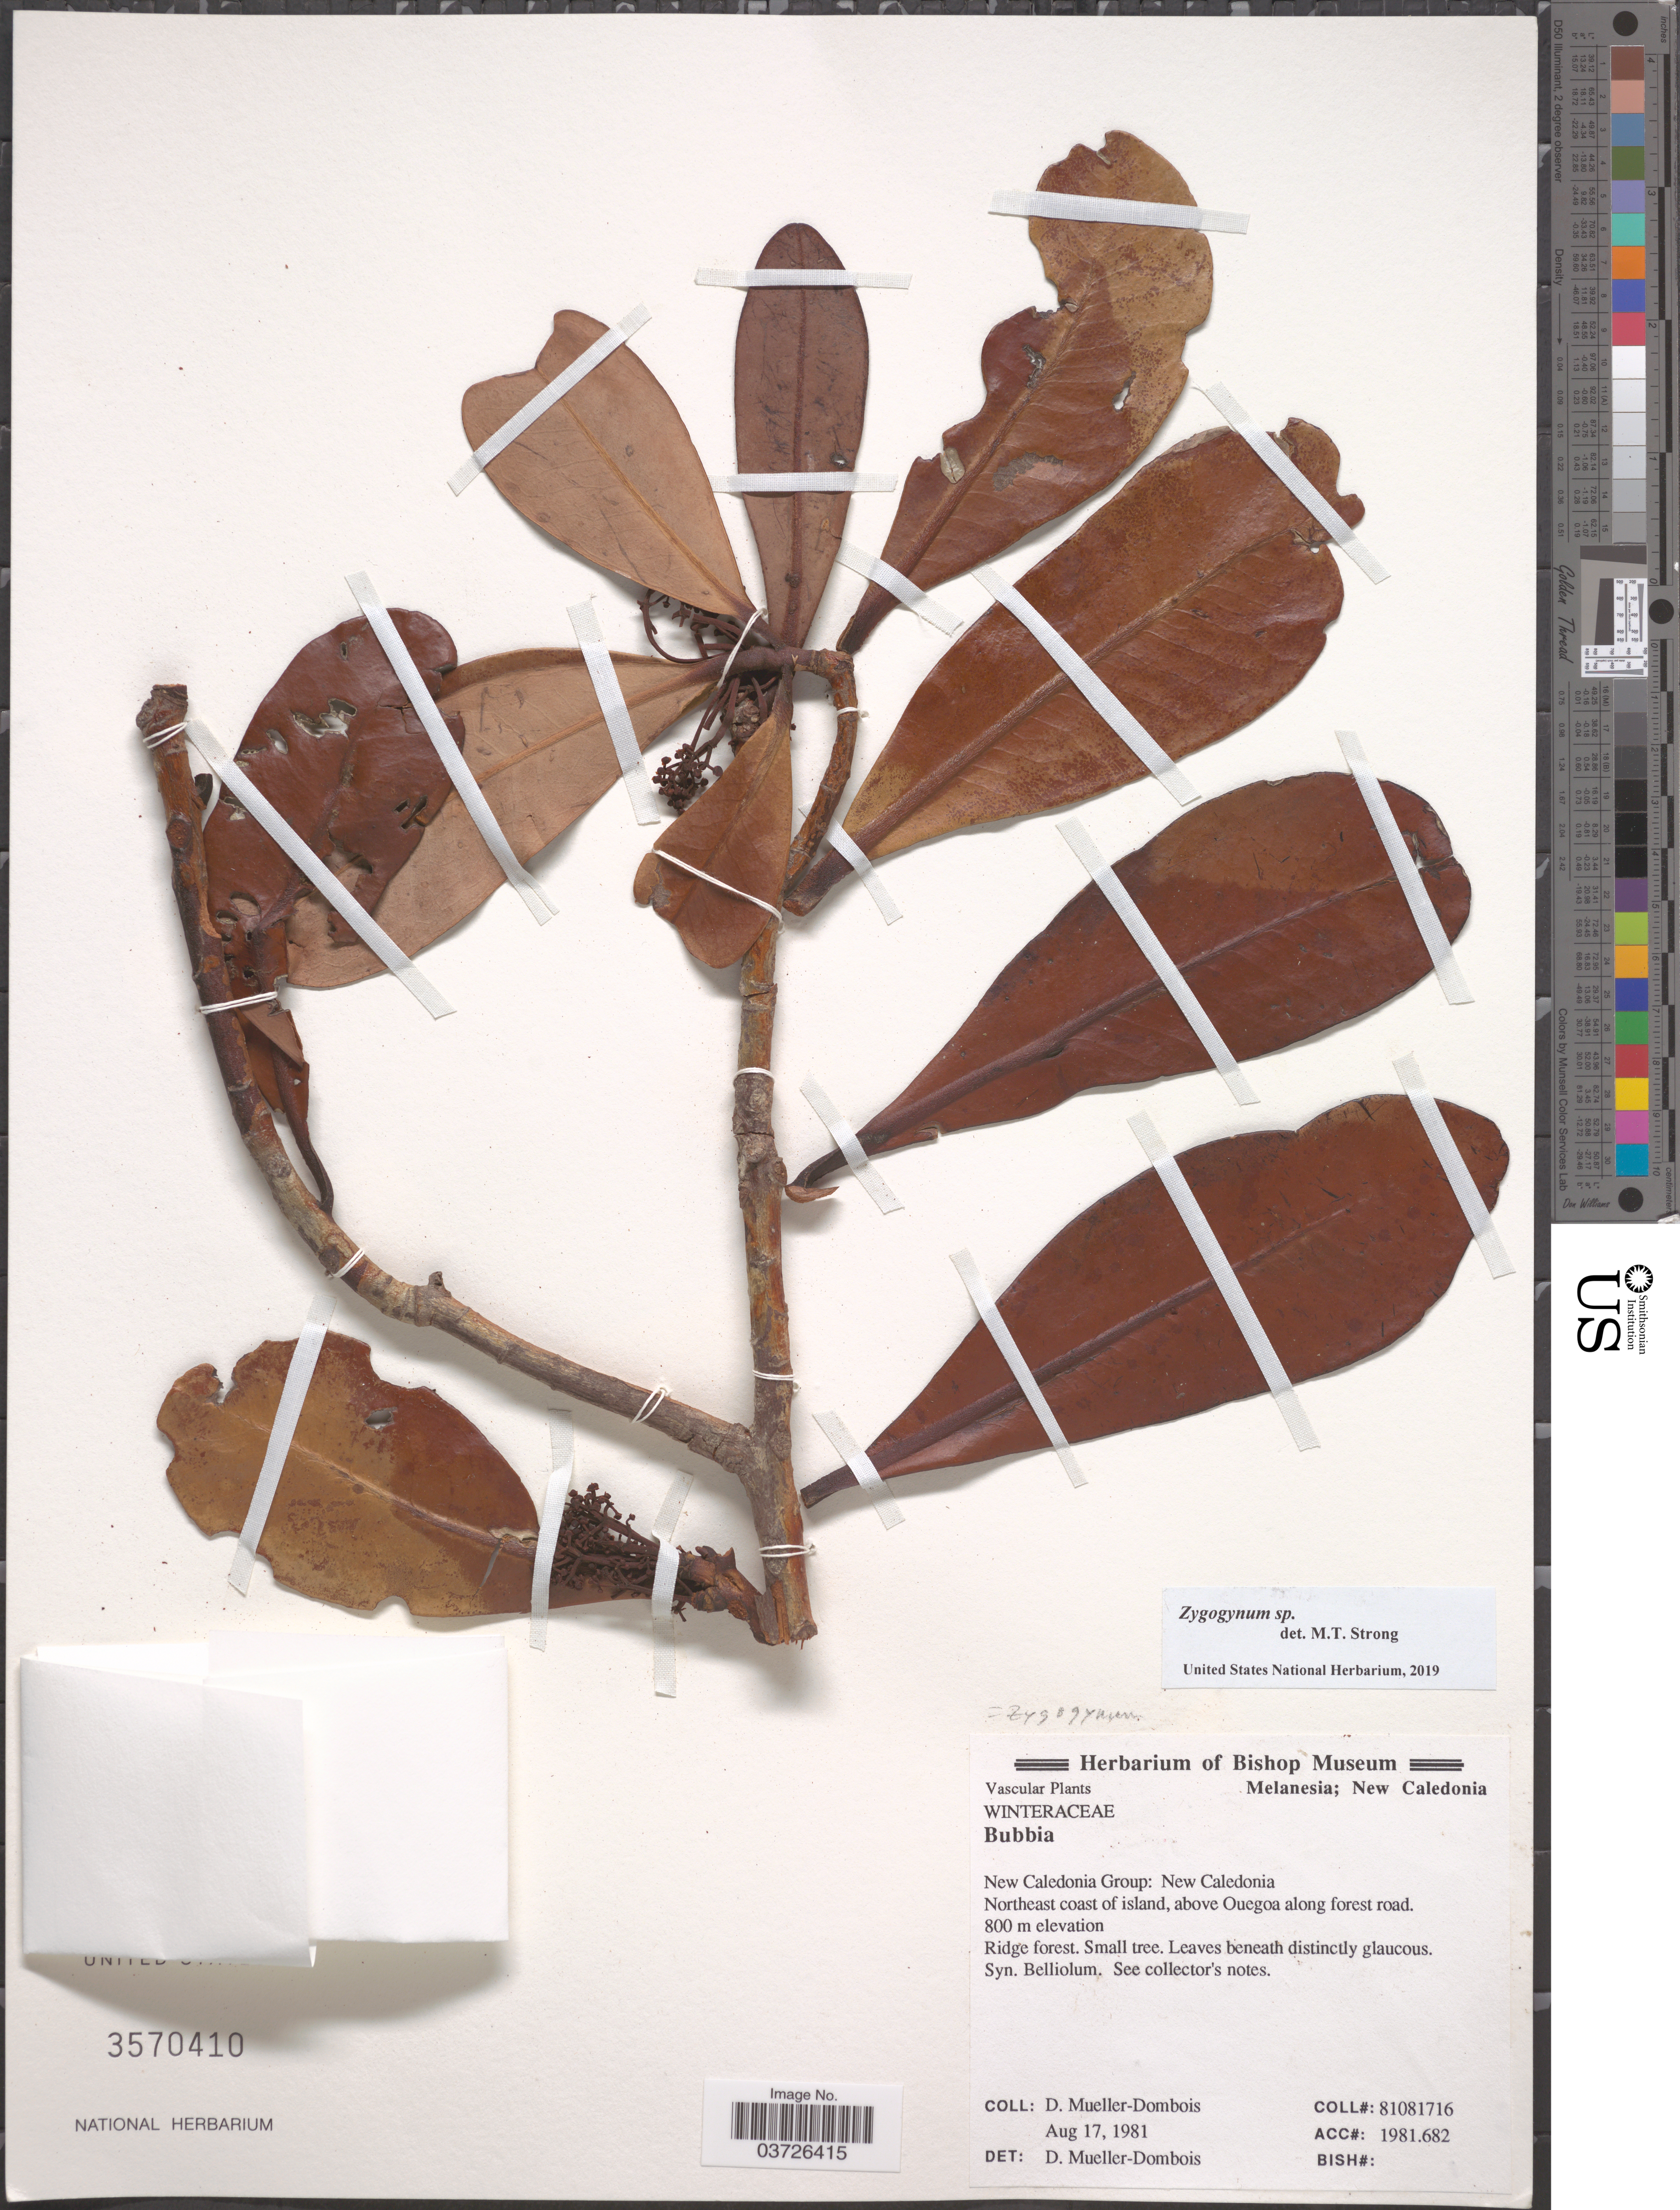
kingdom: Plantae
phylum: Tracheophyta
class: Magnoliopsida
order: Canellales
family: Winteraceae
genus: Zygogynum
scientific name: Zygogynum sp.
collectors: D. Mueller-Dombois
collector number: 81081716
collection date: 1981-08-17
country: New Caledonia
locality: Melanesia. New Caledonia Group: Northeast coast of island, above Ouegoa along forest road.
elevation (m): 800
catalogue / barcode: US 3570410